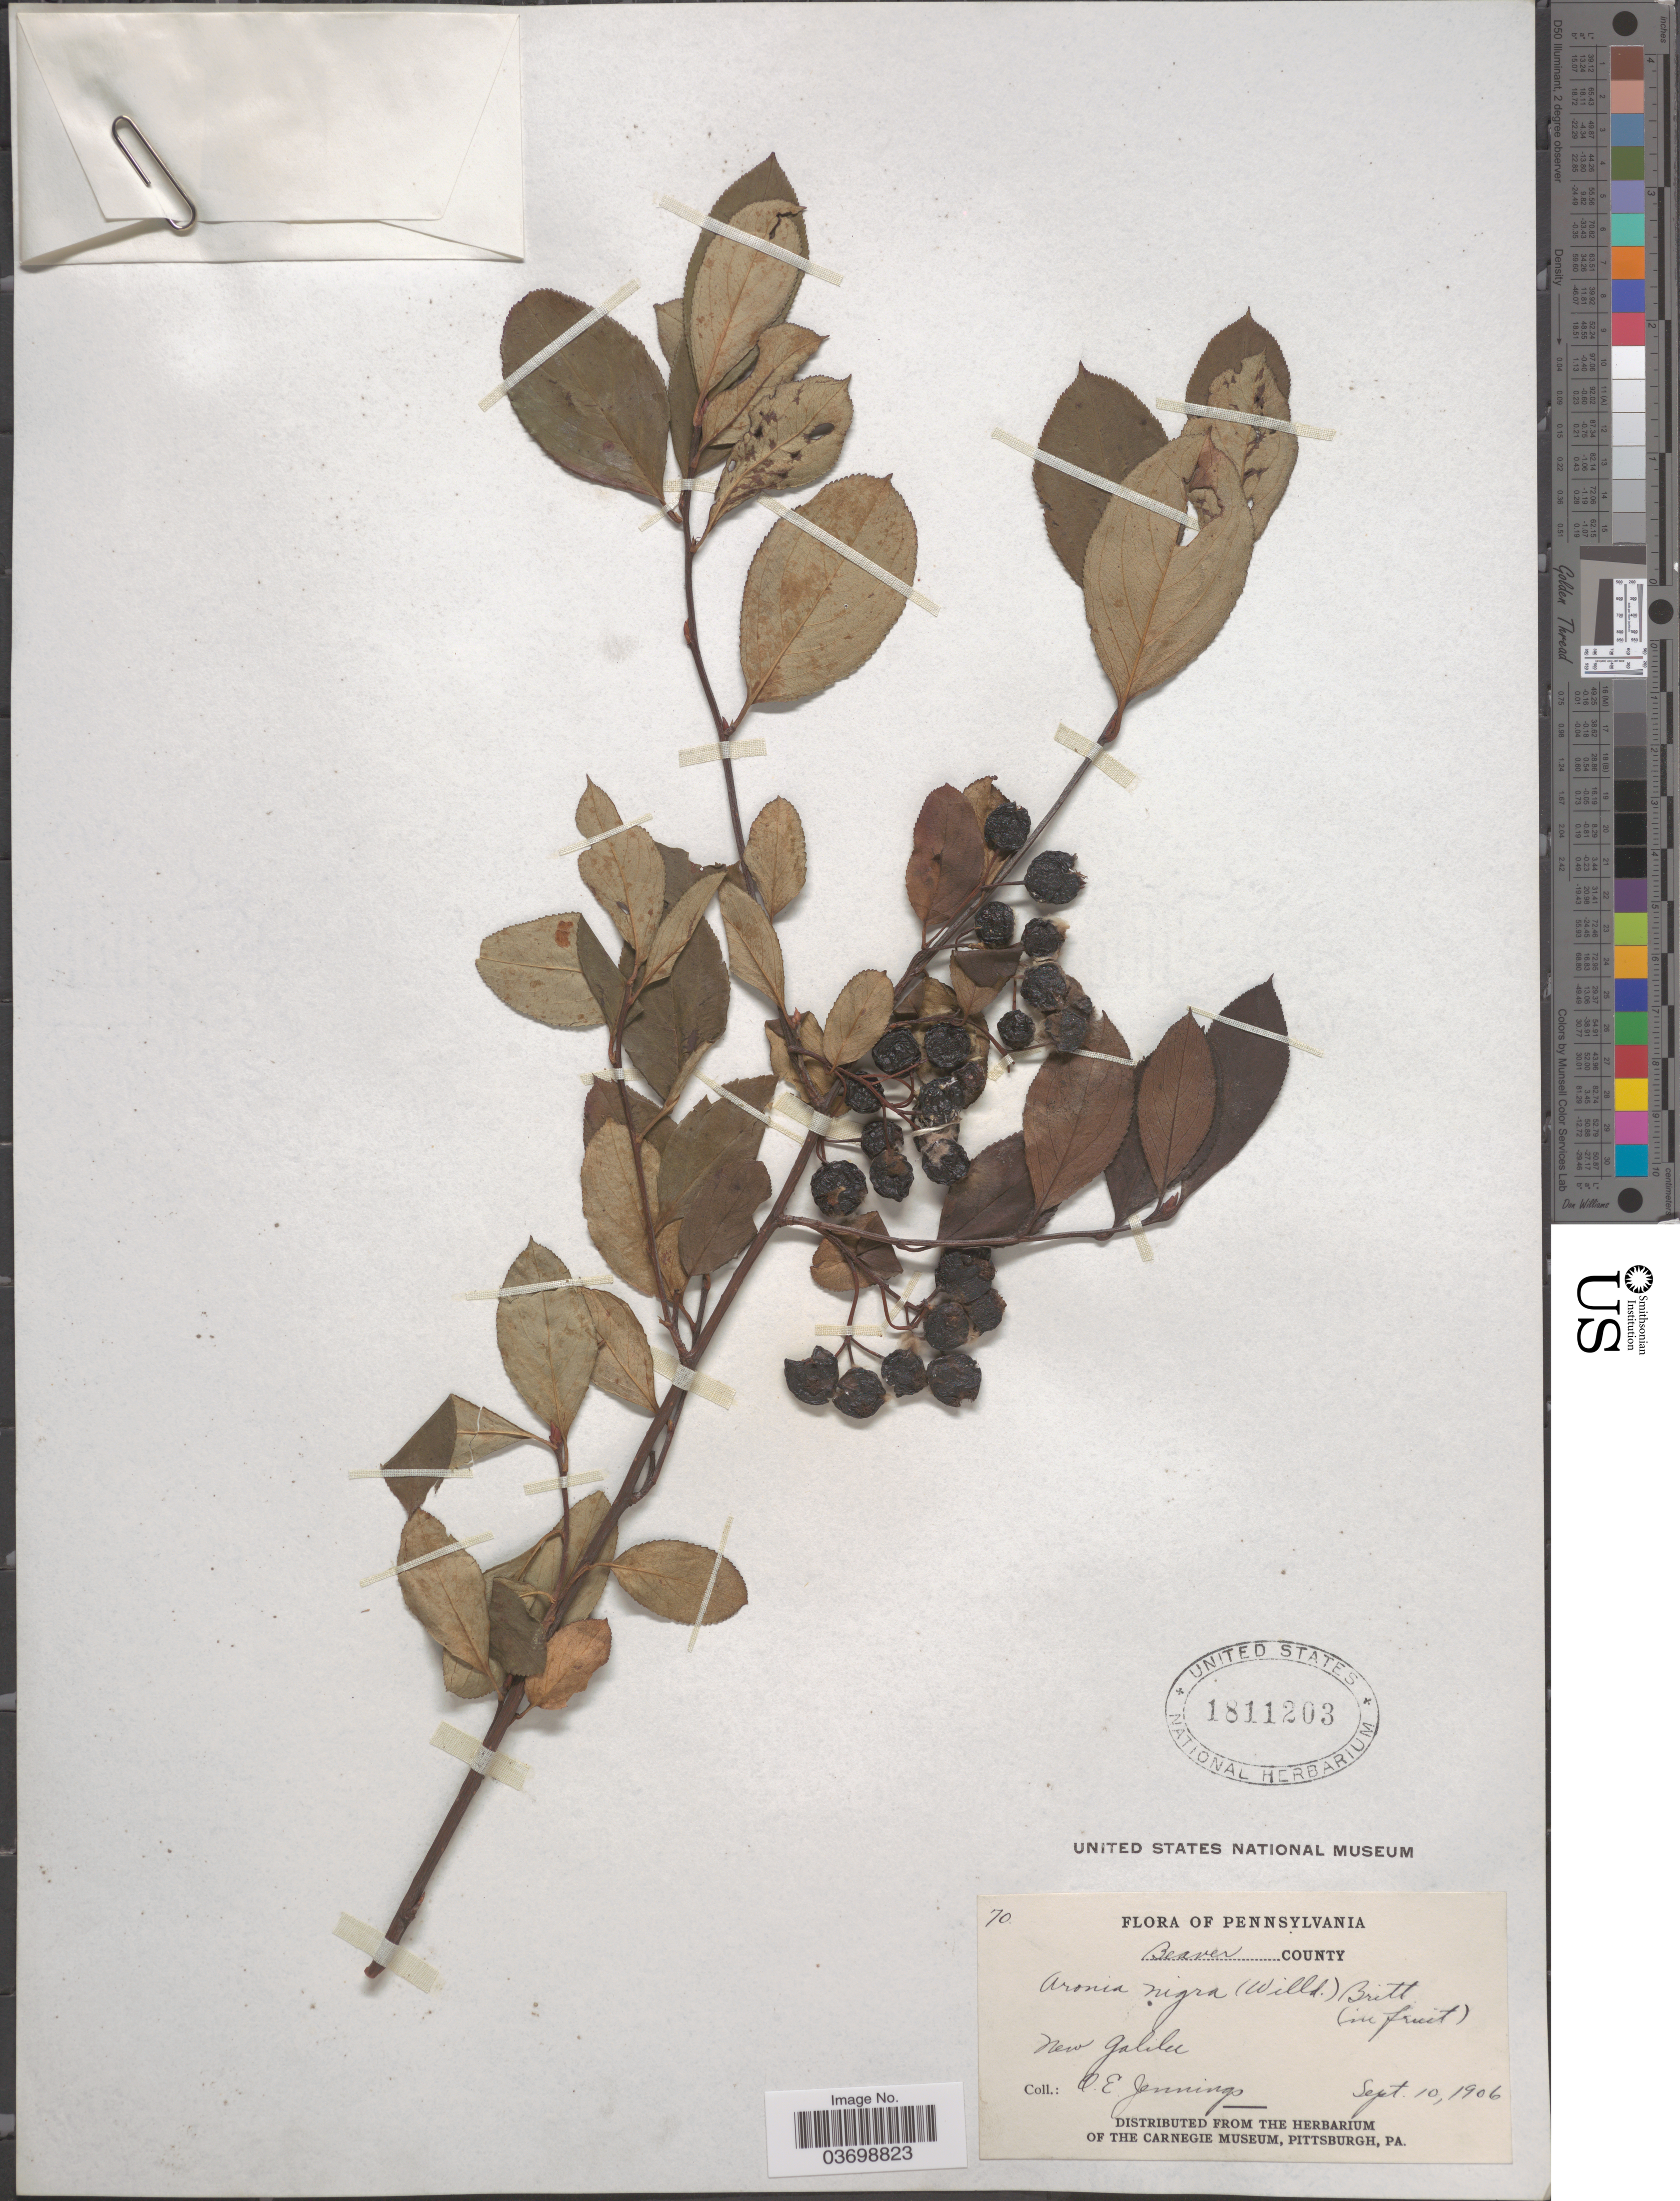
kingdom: Plantae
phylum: Tracheophyta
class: Magnoliopsida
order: Rosales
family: Rosaceae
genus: Aronia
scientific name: Aronia melanocarpa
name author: (Michx.) Elliott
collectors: O. E. Jennings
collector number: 70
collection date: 1906-09-10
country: United States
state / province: Pennsylvania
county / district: Beaver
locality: Beaver County. New Galilee.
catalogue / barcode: US 1811203